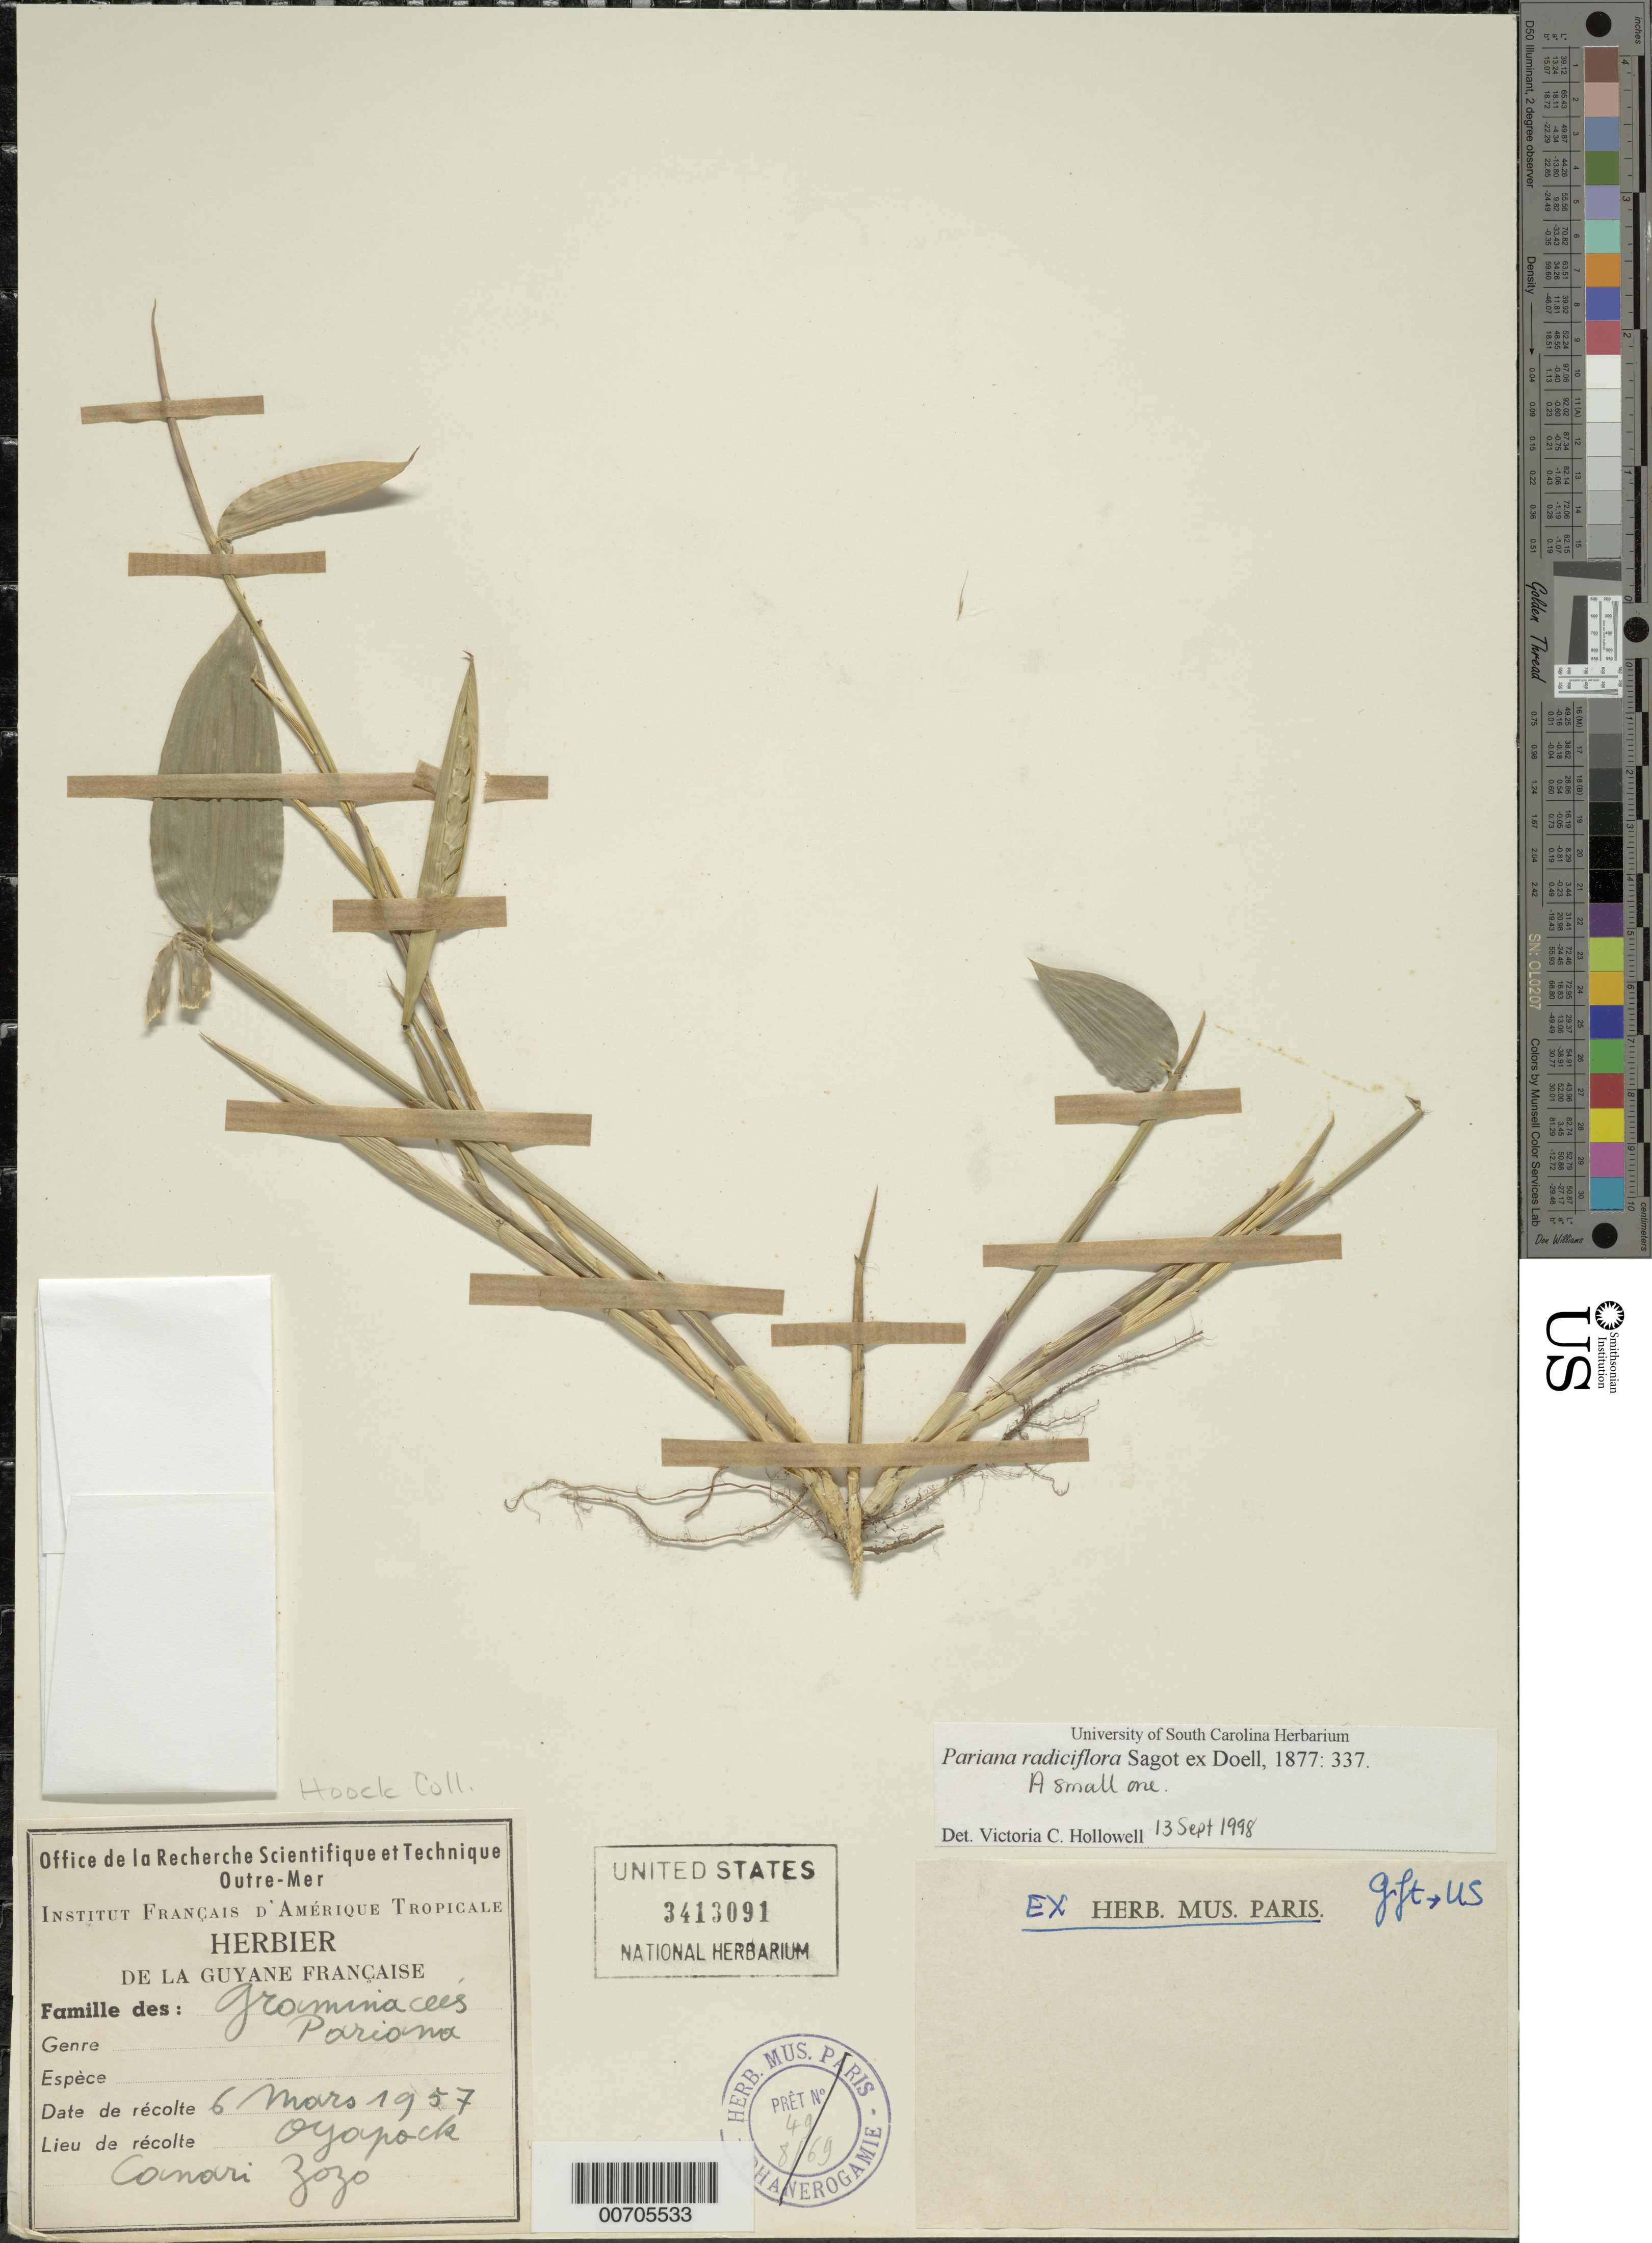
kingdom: Plantae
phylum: Tracheophyta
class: Liliopsida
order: Poales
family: Poaceae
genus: Pariana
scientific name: Pariana radiciflora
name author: Sagot ex Döll in Mart.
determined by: Hollowell, V. C., (USCH)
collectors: J. Hoock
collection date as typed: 6-Mar-57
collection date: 1957-03-06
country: French Guiana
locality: Oyapock, Conari Zozo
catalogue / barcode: US 3413091